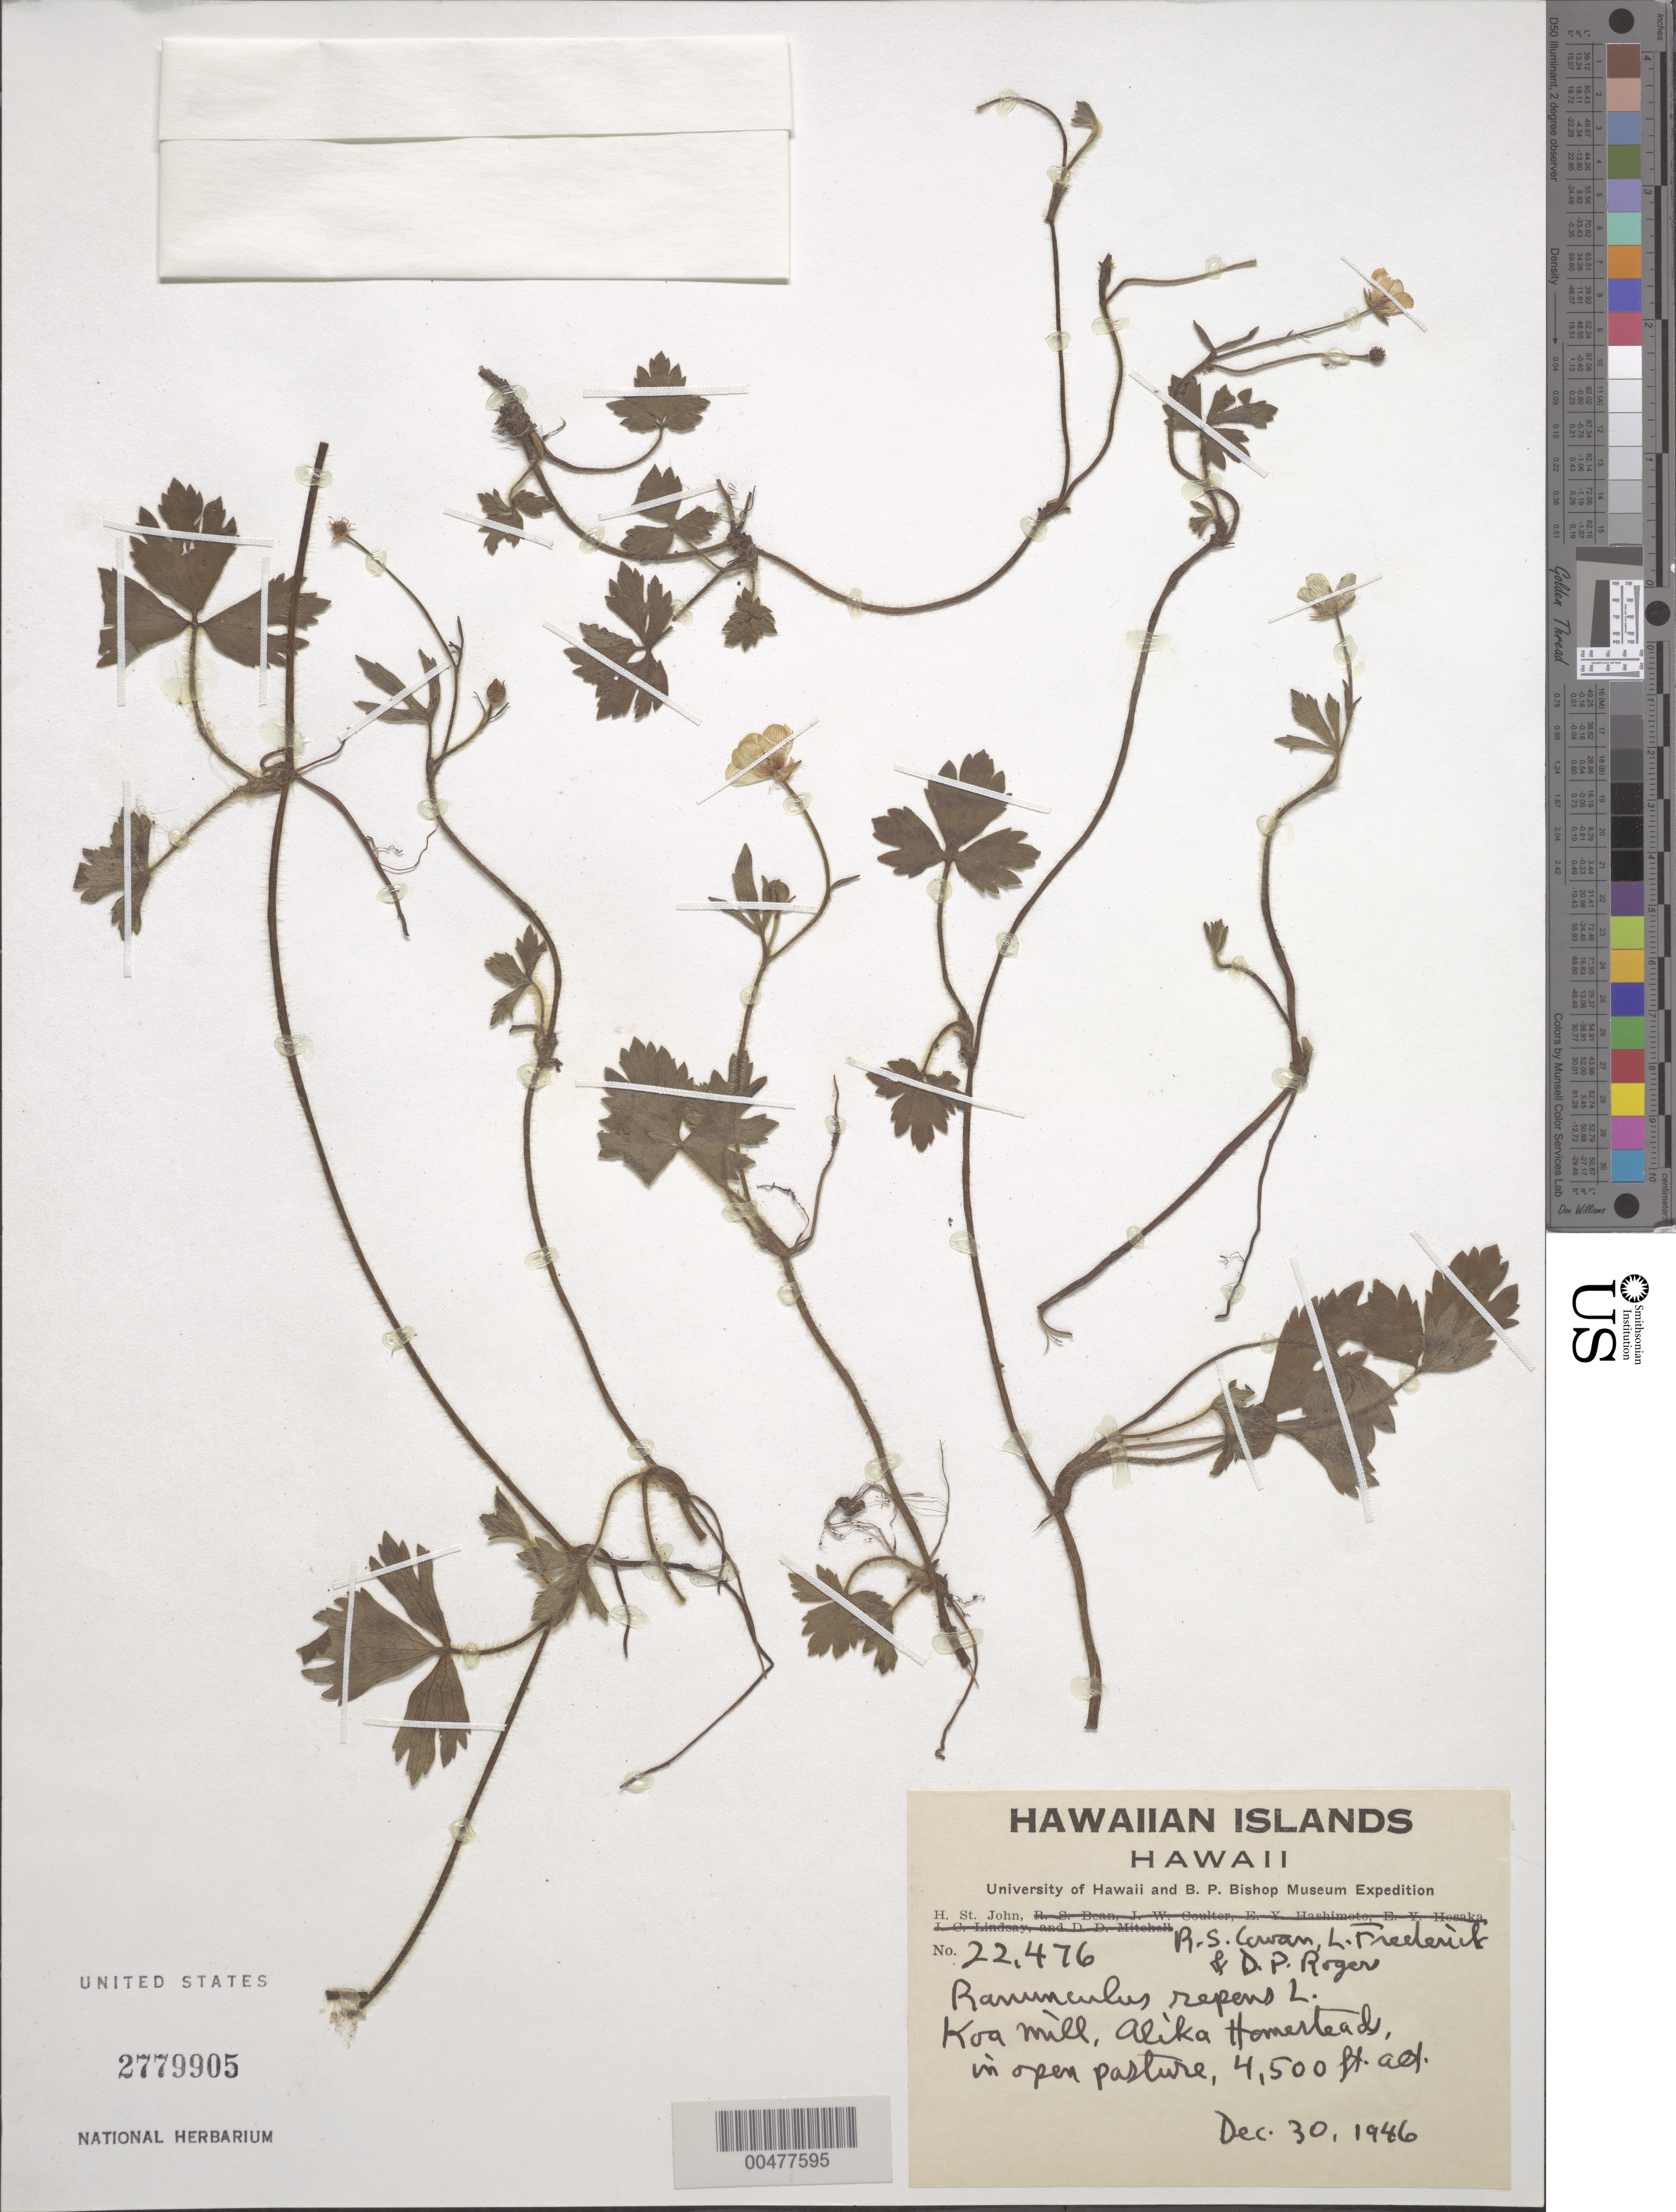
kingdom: Plantae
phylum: Tracheophyta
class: Magnoliopsida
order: Ranunculales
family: Ranunculaceae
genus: Ranunculus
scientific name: Ranunculus repens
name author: L.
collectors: H. St. John, R. S. Cowan, L. Frederick & D. Rogers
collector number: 22476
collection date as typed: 30 Dec 1946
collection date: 1946-12-30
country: United States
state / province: Hawaii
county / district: Hawaii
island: Hawaii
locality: Koa Mill, Alika Homestead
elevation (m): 1372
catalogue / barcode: US 2779905